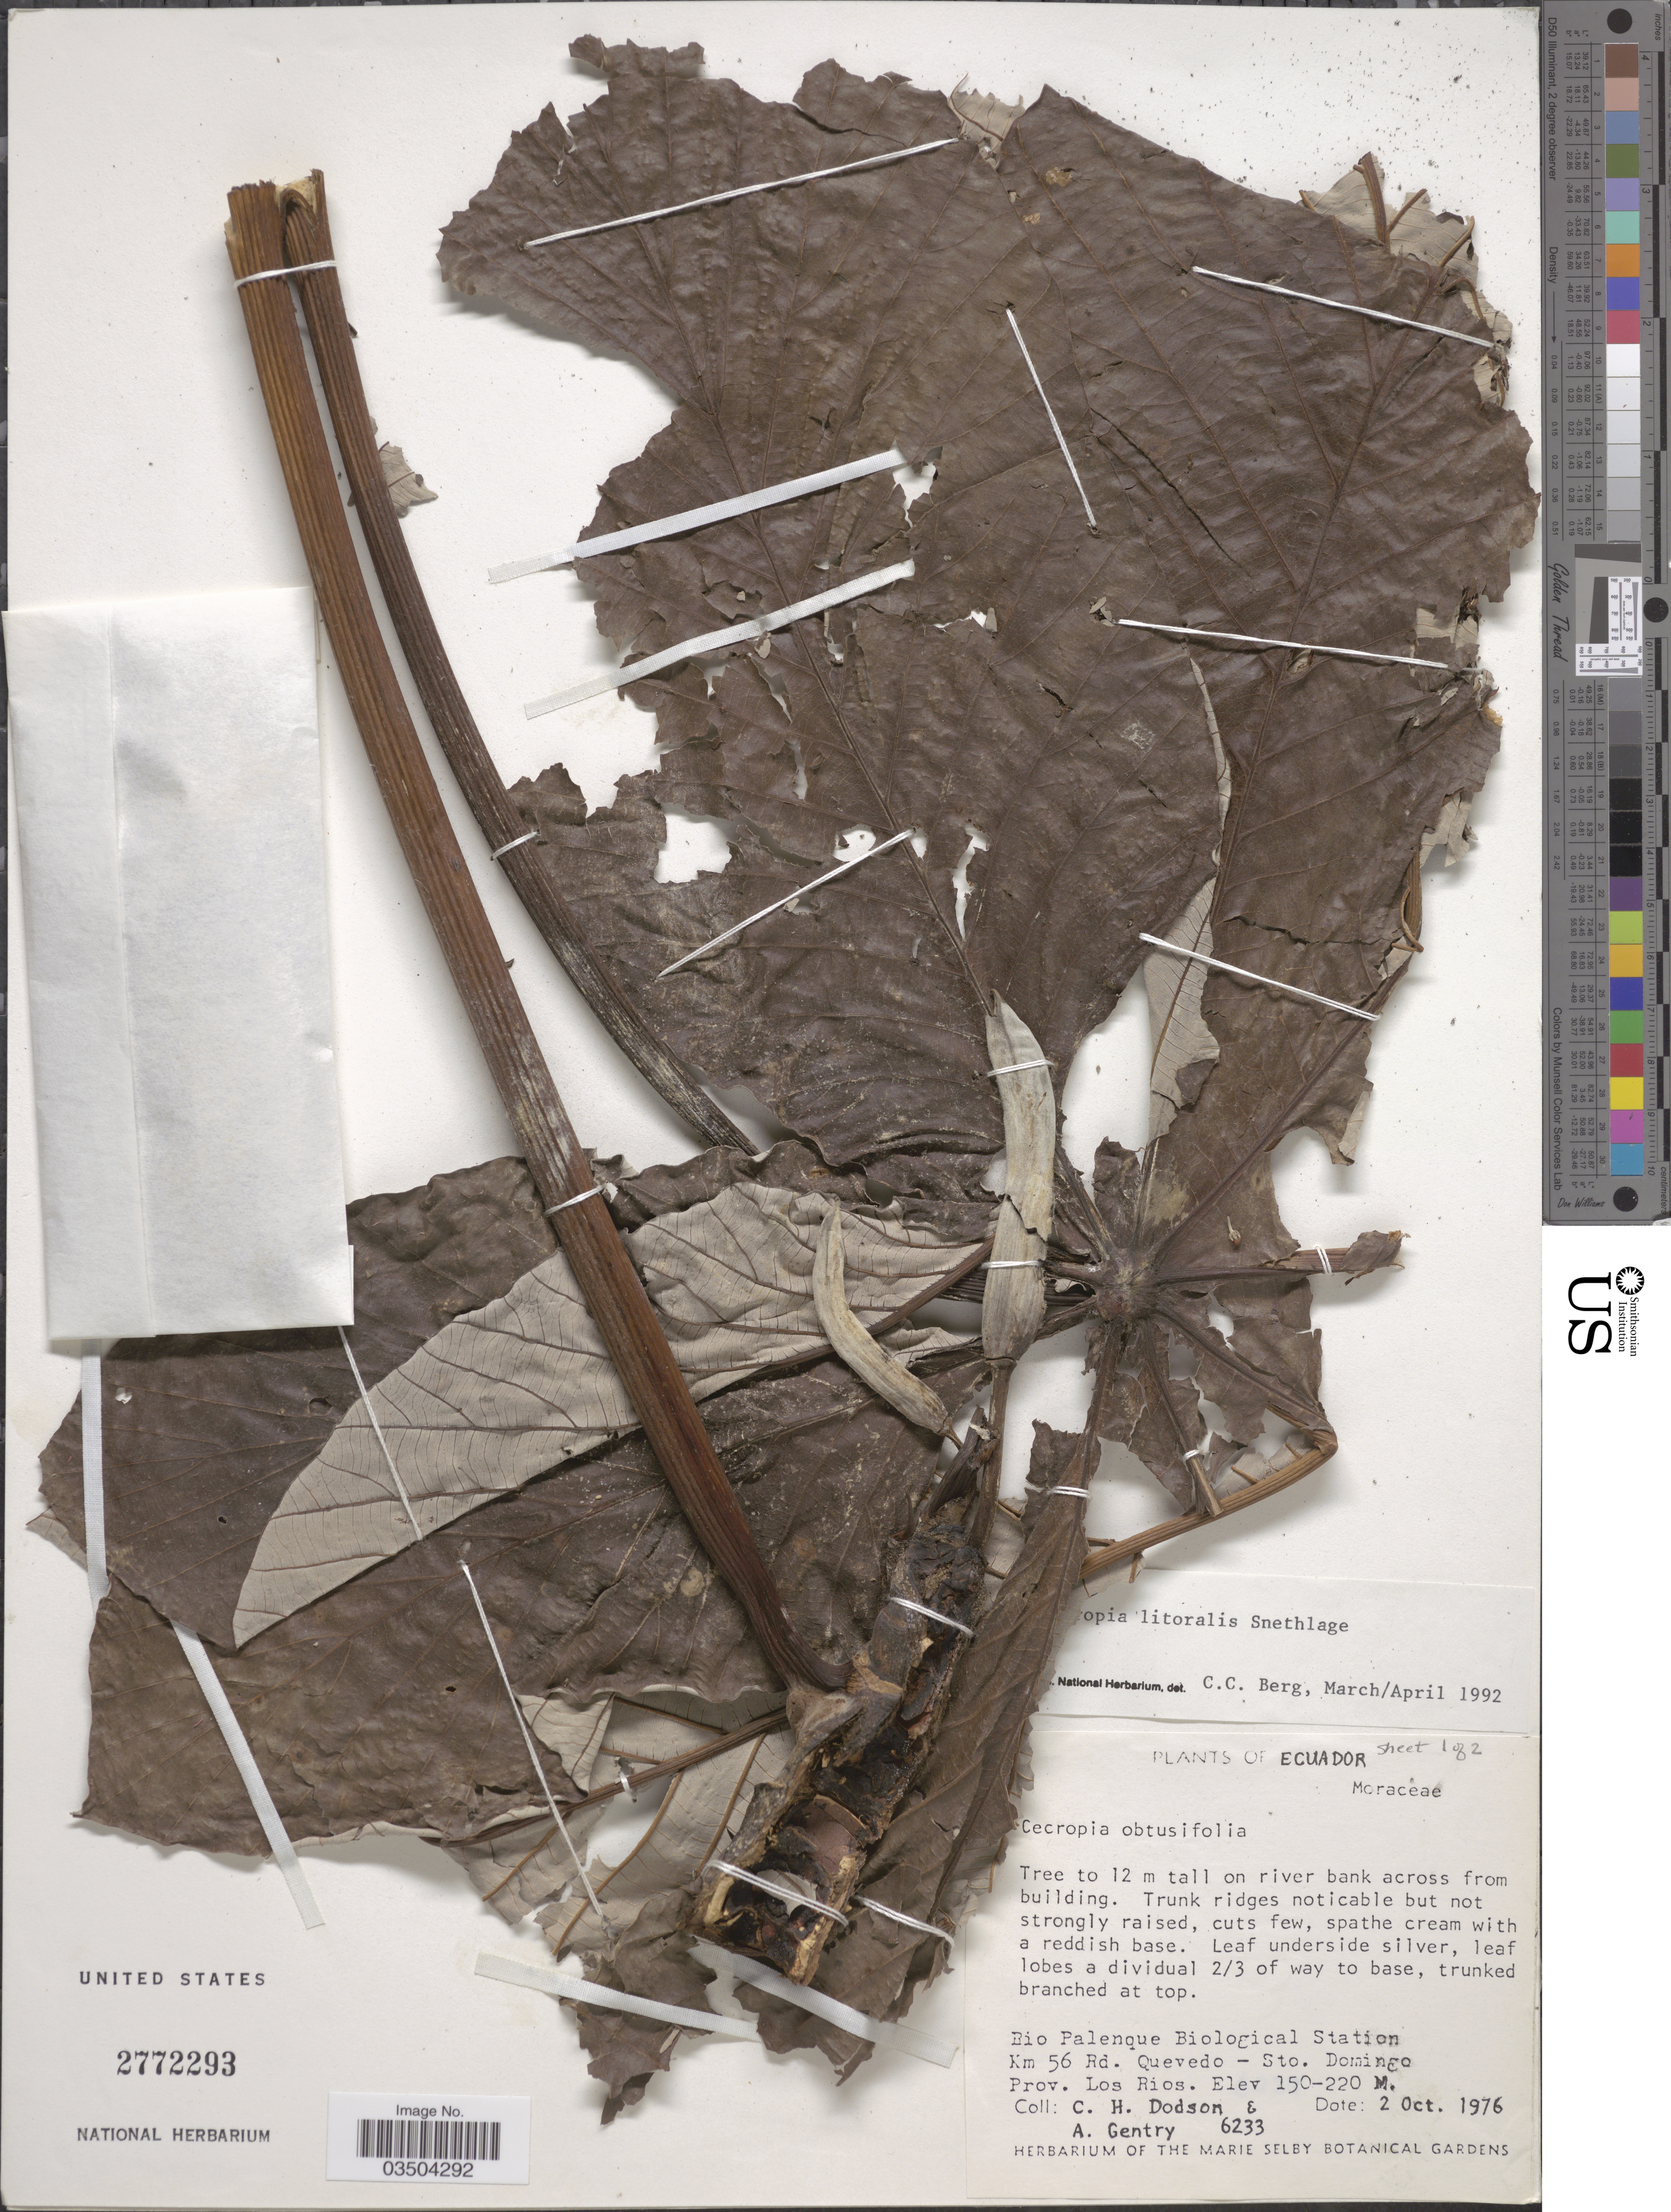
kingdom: Plantae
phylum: Tracheophyta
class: Magnoliopsida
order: Rosales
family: Urticaceae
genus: Cecropia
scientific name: Cecropia litoralis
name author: Snethl.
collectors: C. H. Dodson & A. H. Gentry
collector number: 6233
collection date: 1976-10-02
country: Ecuador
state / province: Los Ríos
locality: Rio Palenque Biological Station. Km 56 Rd. Quevedo - Sto. Domingo.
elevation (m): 150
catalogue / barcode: US 2772293